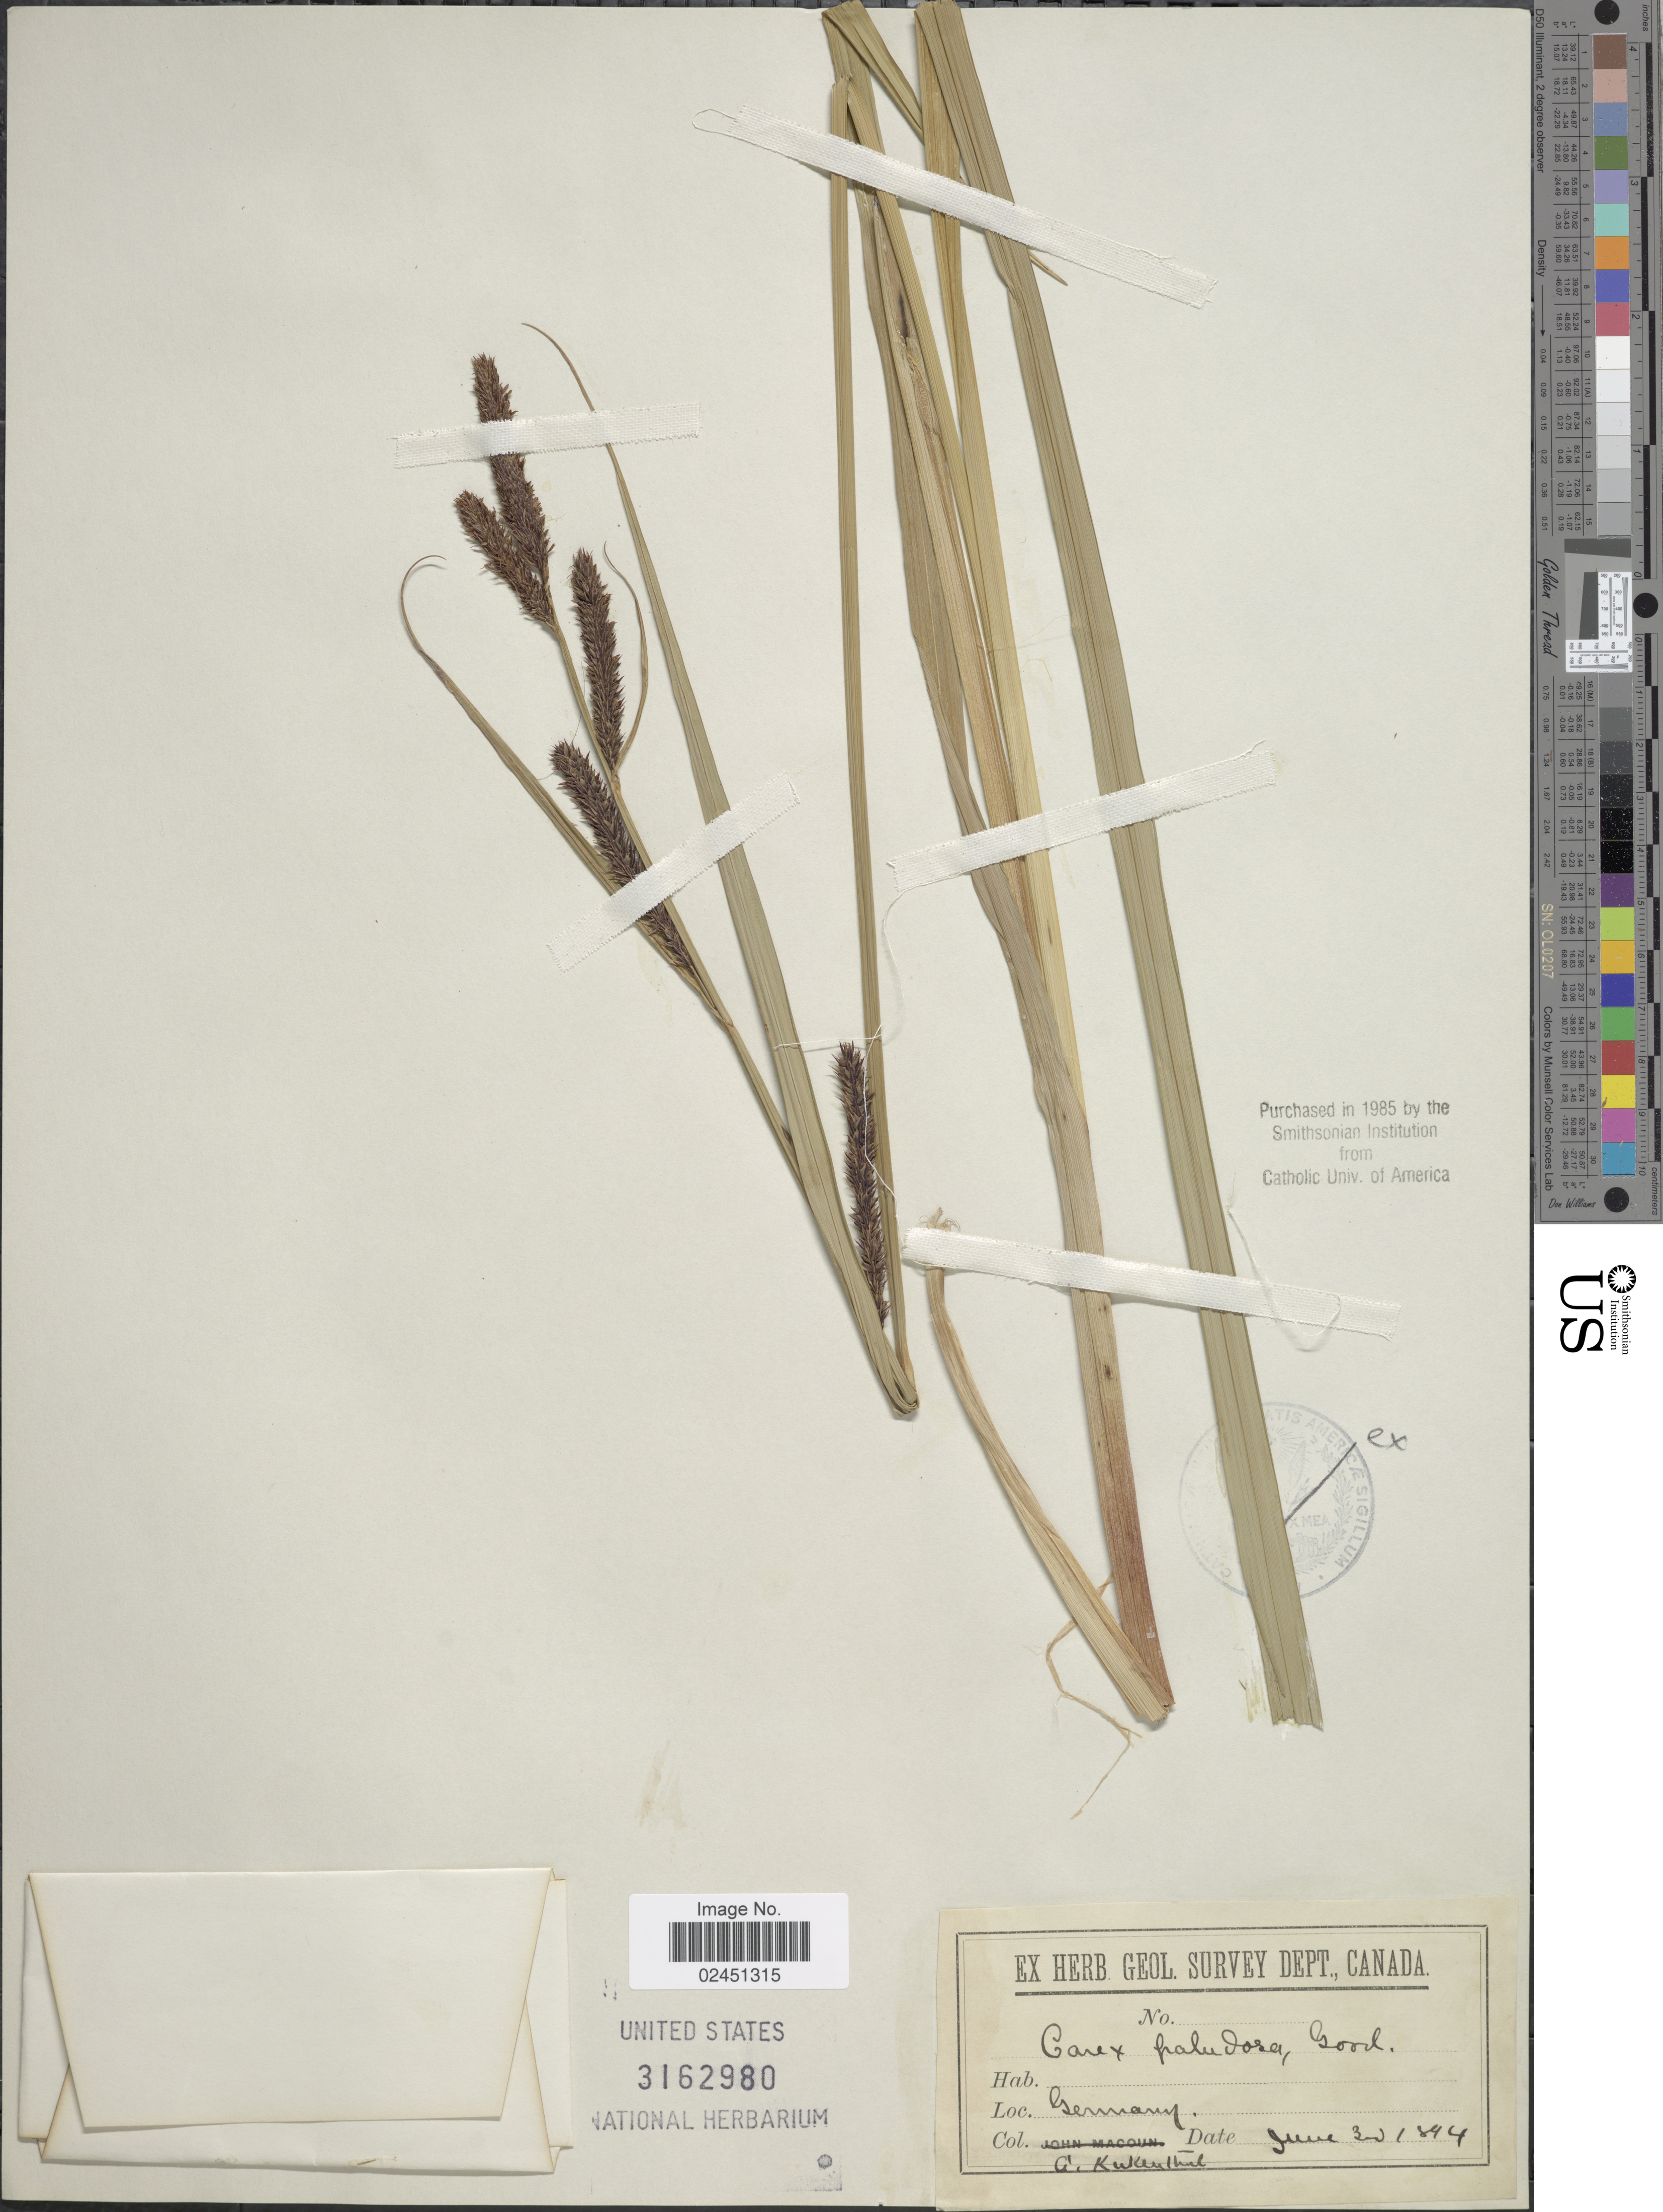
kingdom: Plantae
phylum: Tracheophyta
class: Liliopsida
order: Poales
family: Cyperaceae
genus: Carex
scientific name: Carex acutiformis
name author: Ehrh.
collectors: G. Kükenthal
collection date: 1894-06-30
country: Germany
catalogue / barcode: US 3162980